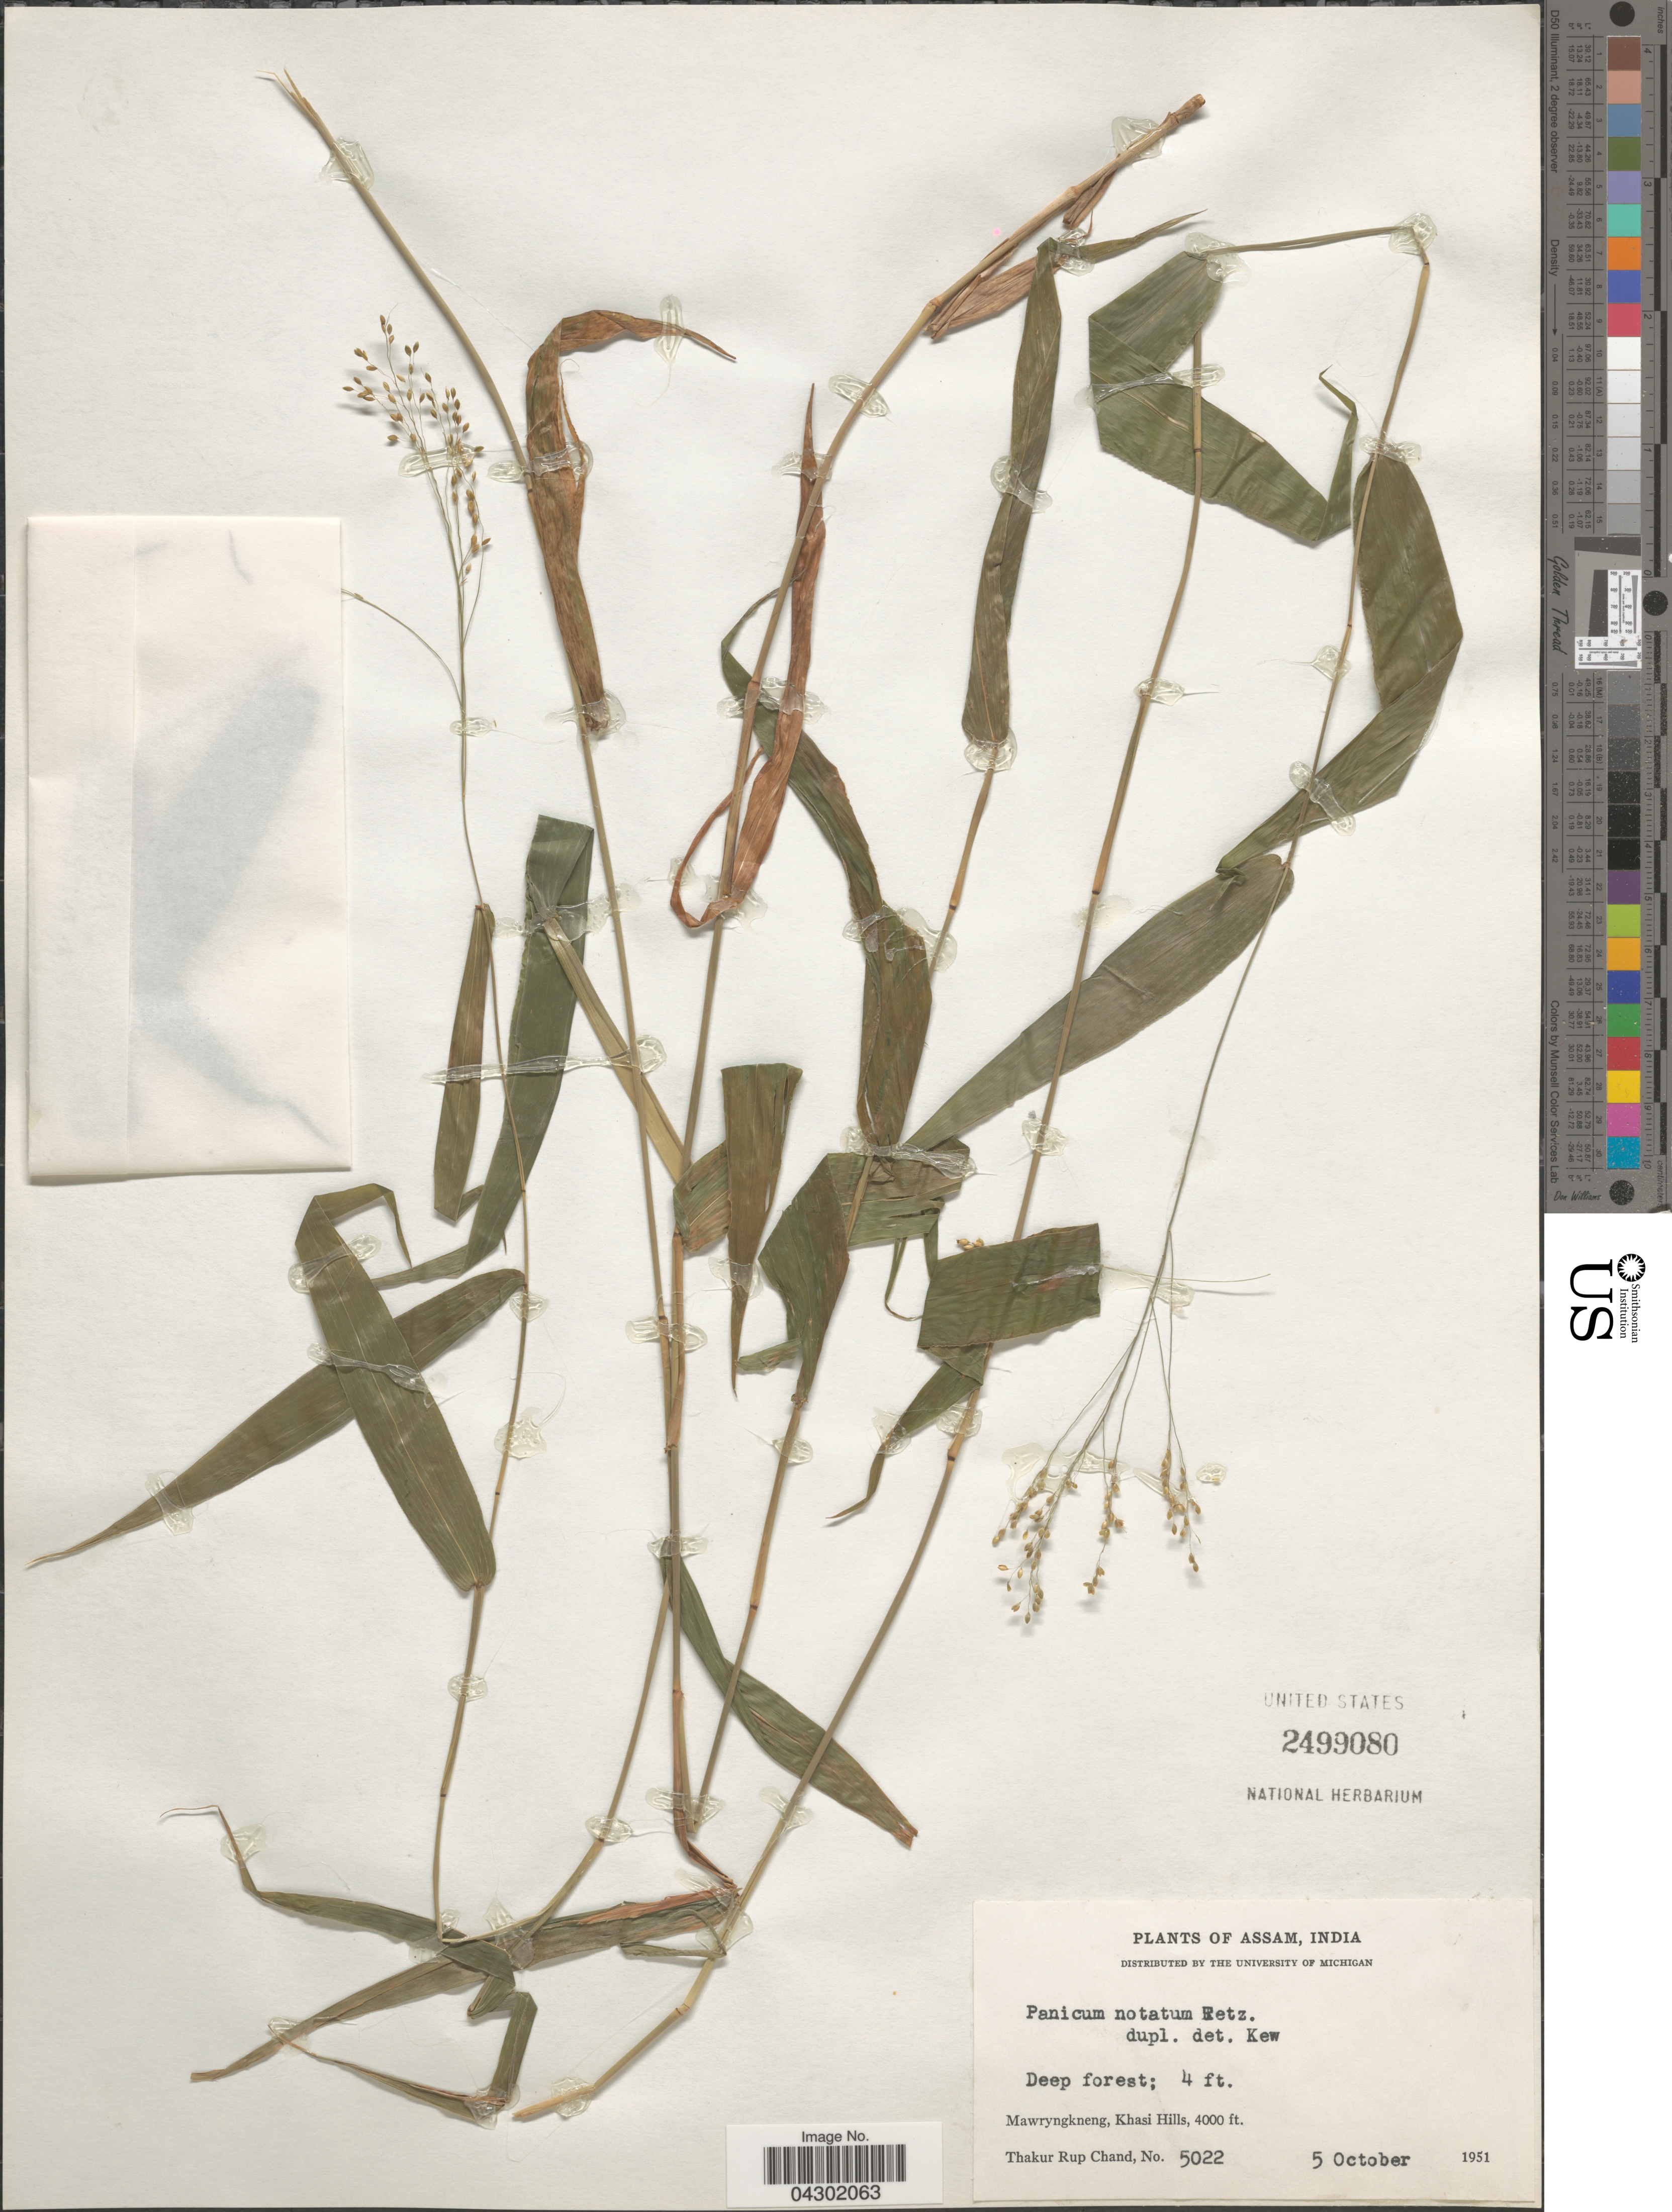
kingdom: Plantae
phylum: Tracheophyta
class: Liliopsida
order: Poales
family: Poaceae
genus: Panicum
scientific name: Panicum notatum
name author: Retz.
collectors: T. R. Chand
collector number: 5022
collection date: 1951-10-05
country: India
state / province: Meghalaya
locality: Mawryngkneng, Khasi Hills.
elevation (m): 1219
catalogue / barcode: US 2499080